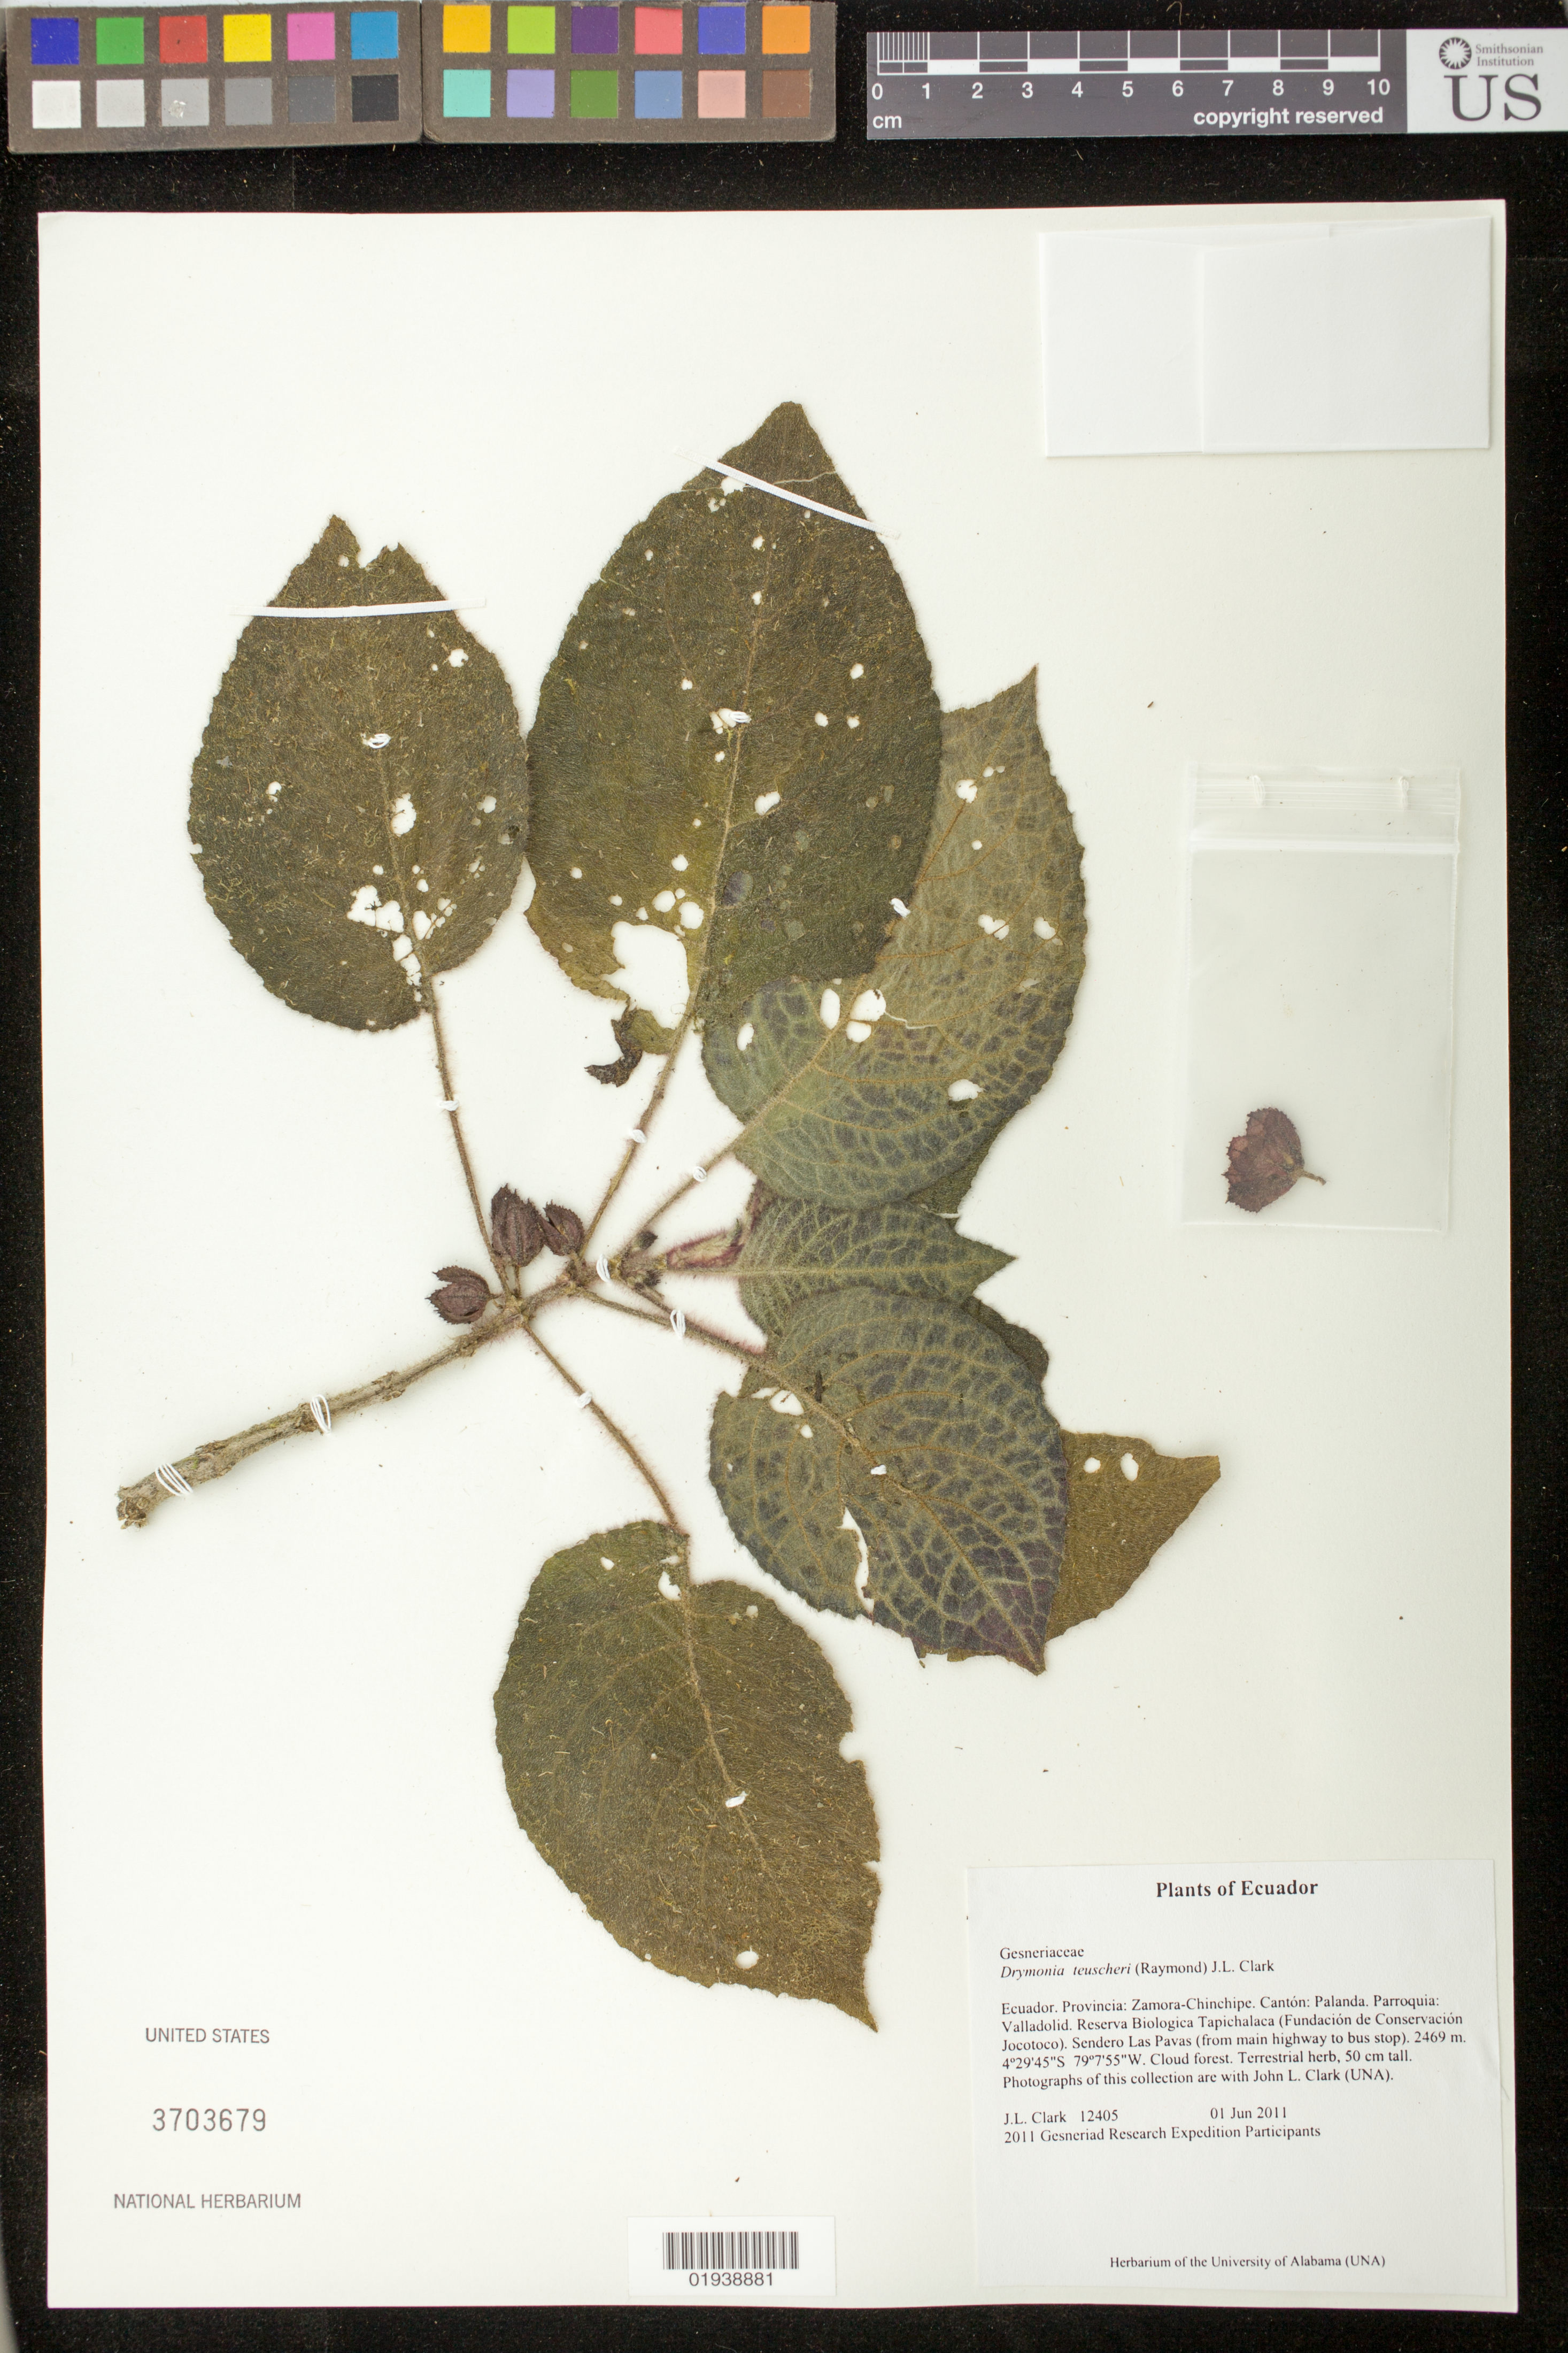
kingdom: Plantae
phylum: Tracheophyta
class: Magnoliopsida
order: Lamiales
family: Gesneriaceae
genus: Drymonia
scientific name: Drymonia teuscheri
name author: (Raymond) J.L. Clark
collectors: J. L. Clark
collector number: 12405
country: Ecuador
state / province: Zamora-Chinchipe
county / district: Canton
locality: Palanda, Parroquia, Valladolid Reserva Biologica Tapichalaca, Fundacion de Conservacipon Jocotoco, Sendero Las Pavas, from main highway to bus stop.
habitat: Cloud forest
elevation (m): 2469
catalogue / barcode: US 3703679